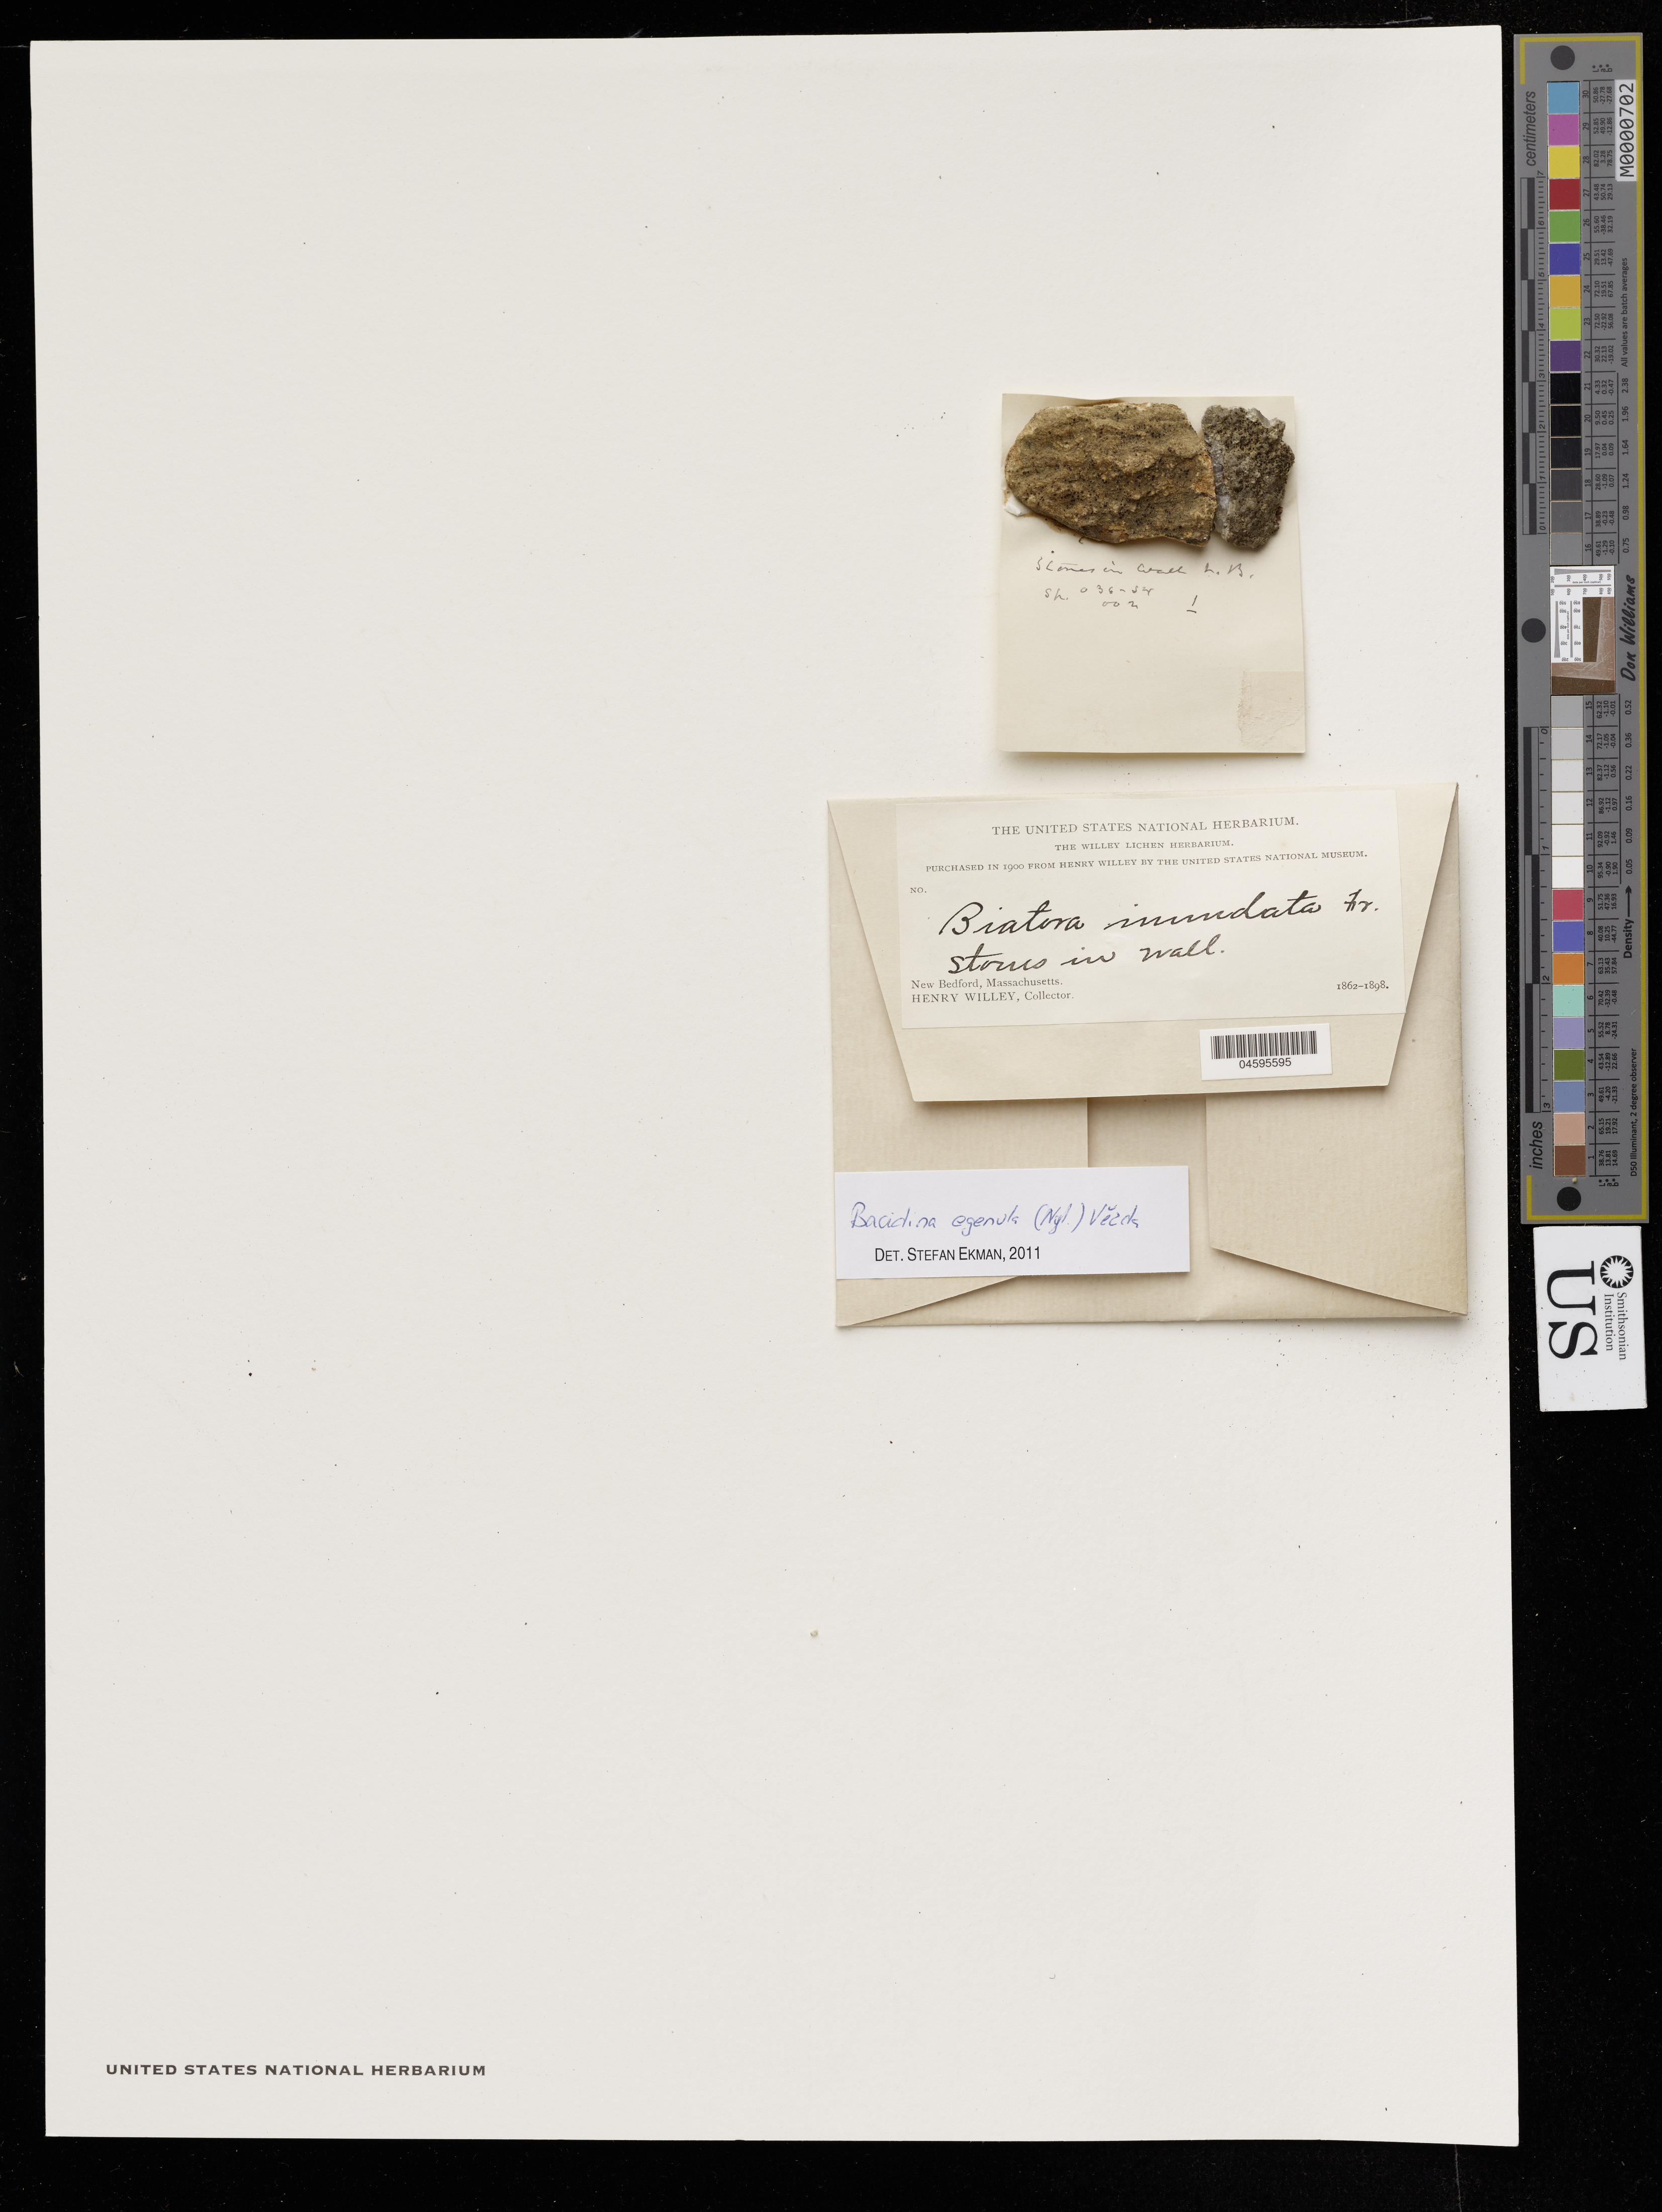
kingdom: Fungi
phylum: Ascomycota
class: Lecanoromycetes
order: Lecanorales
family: Ramalinaceae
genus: Bacidia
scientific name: Bacidia egenula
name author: (Nyl.) Arnold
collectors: H. Willey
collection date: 1862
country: United States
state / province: Massachusetts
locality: New Bedford.